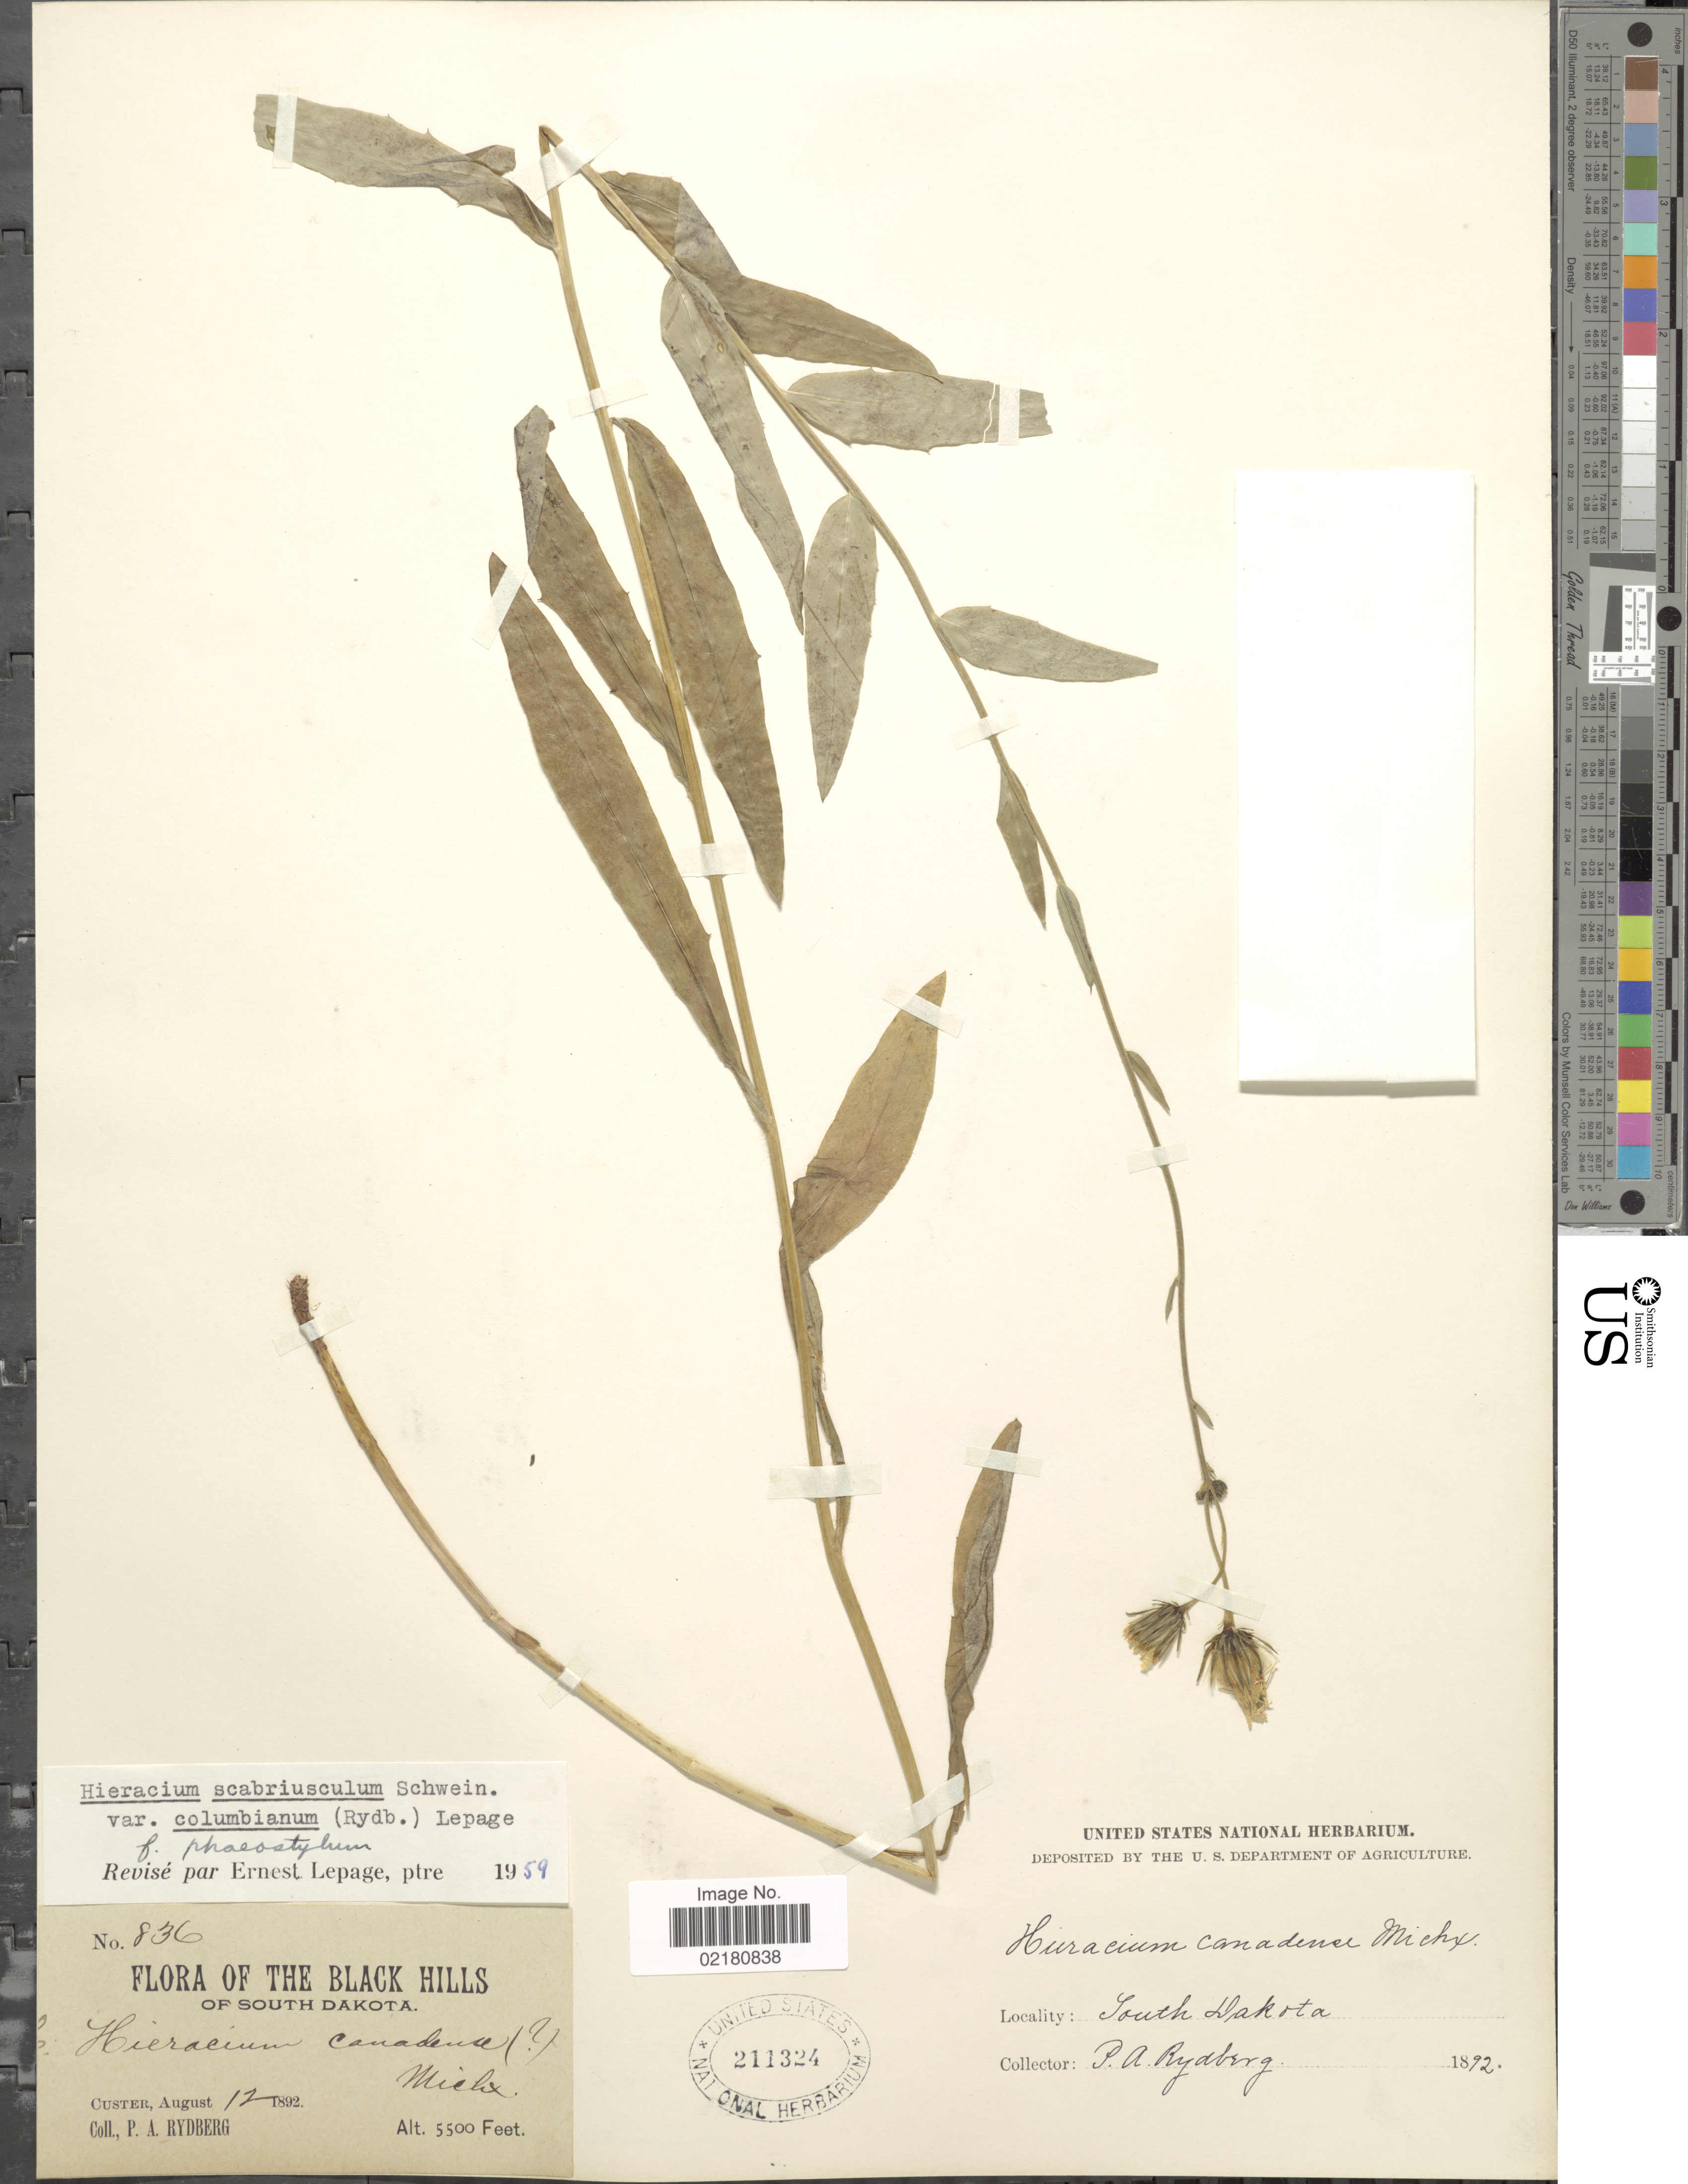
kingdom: Plantae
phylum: Tracheophyta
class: Magnoliopsida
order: Asterales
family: Asteraceae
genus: Hieracium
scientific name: Hieracium umbellatum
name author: L.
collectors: P. A. Rydberg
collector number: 836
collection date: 1892-08-12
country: United States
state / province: South Dakota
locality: Balck Hills, Custer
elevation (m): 1676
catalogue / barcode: US 211324